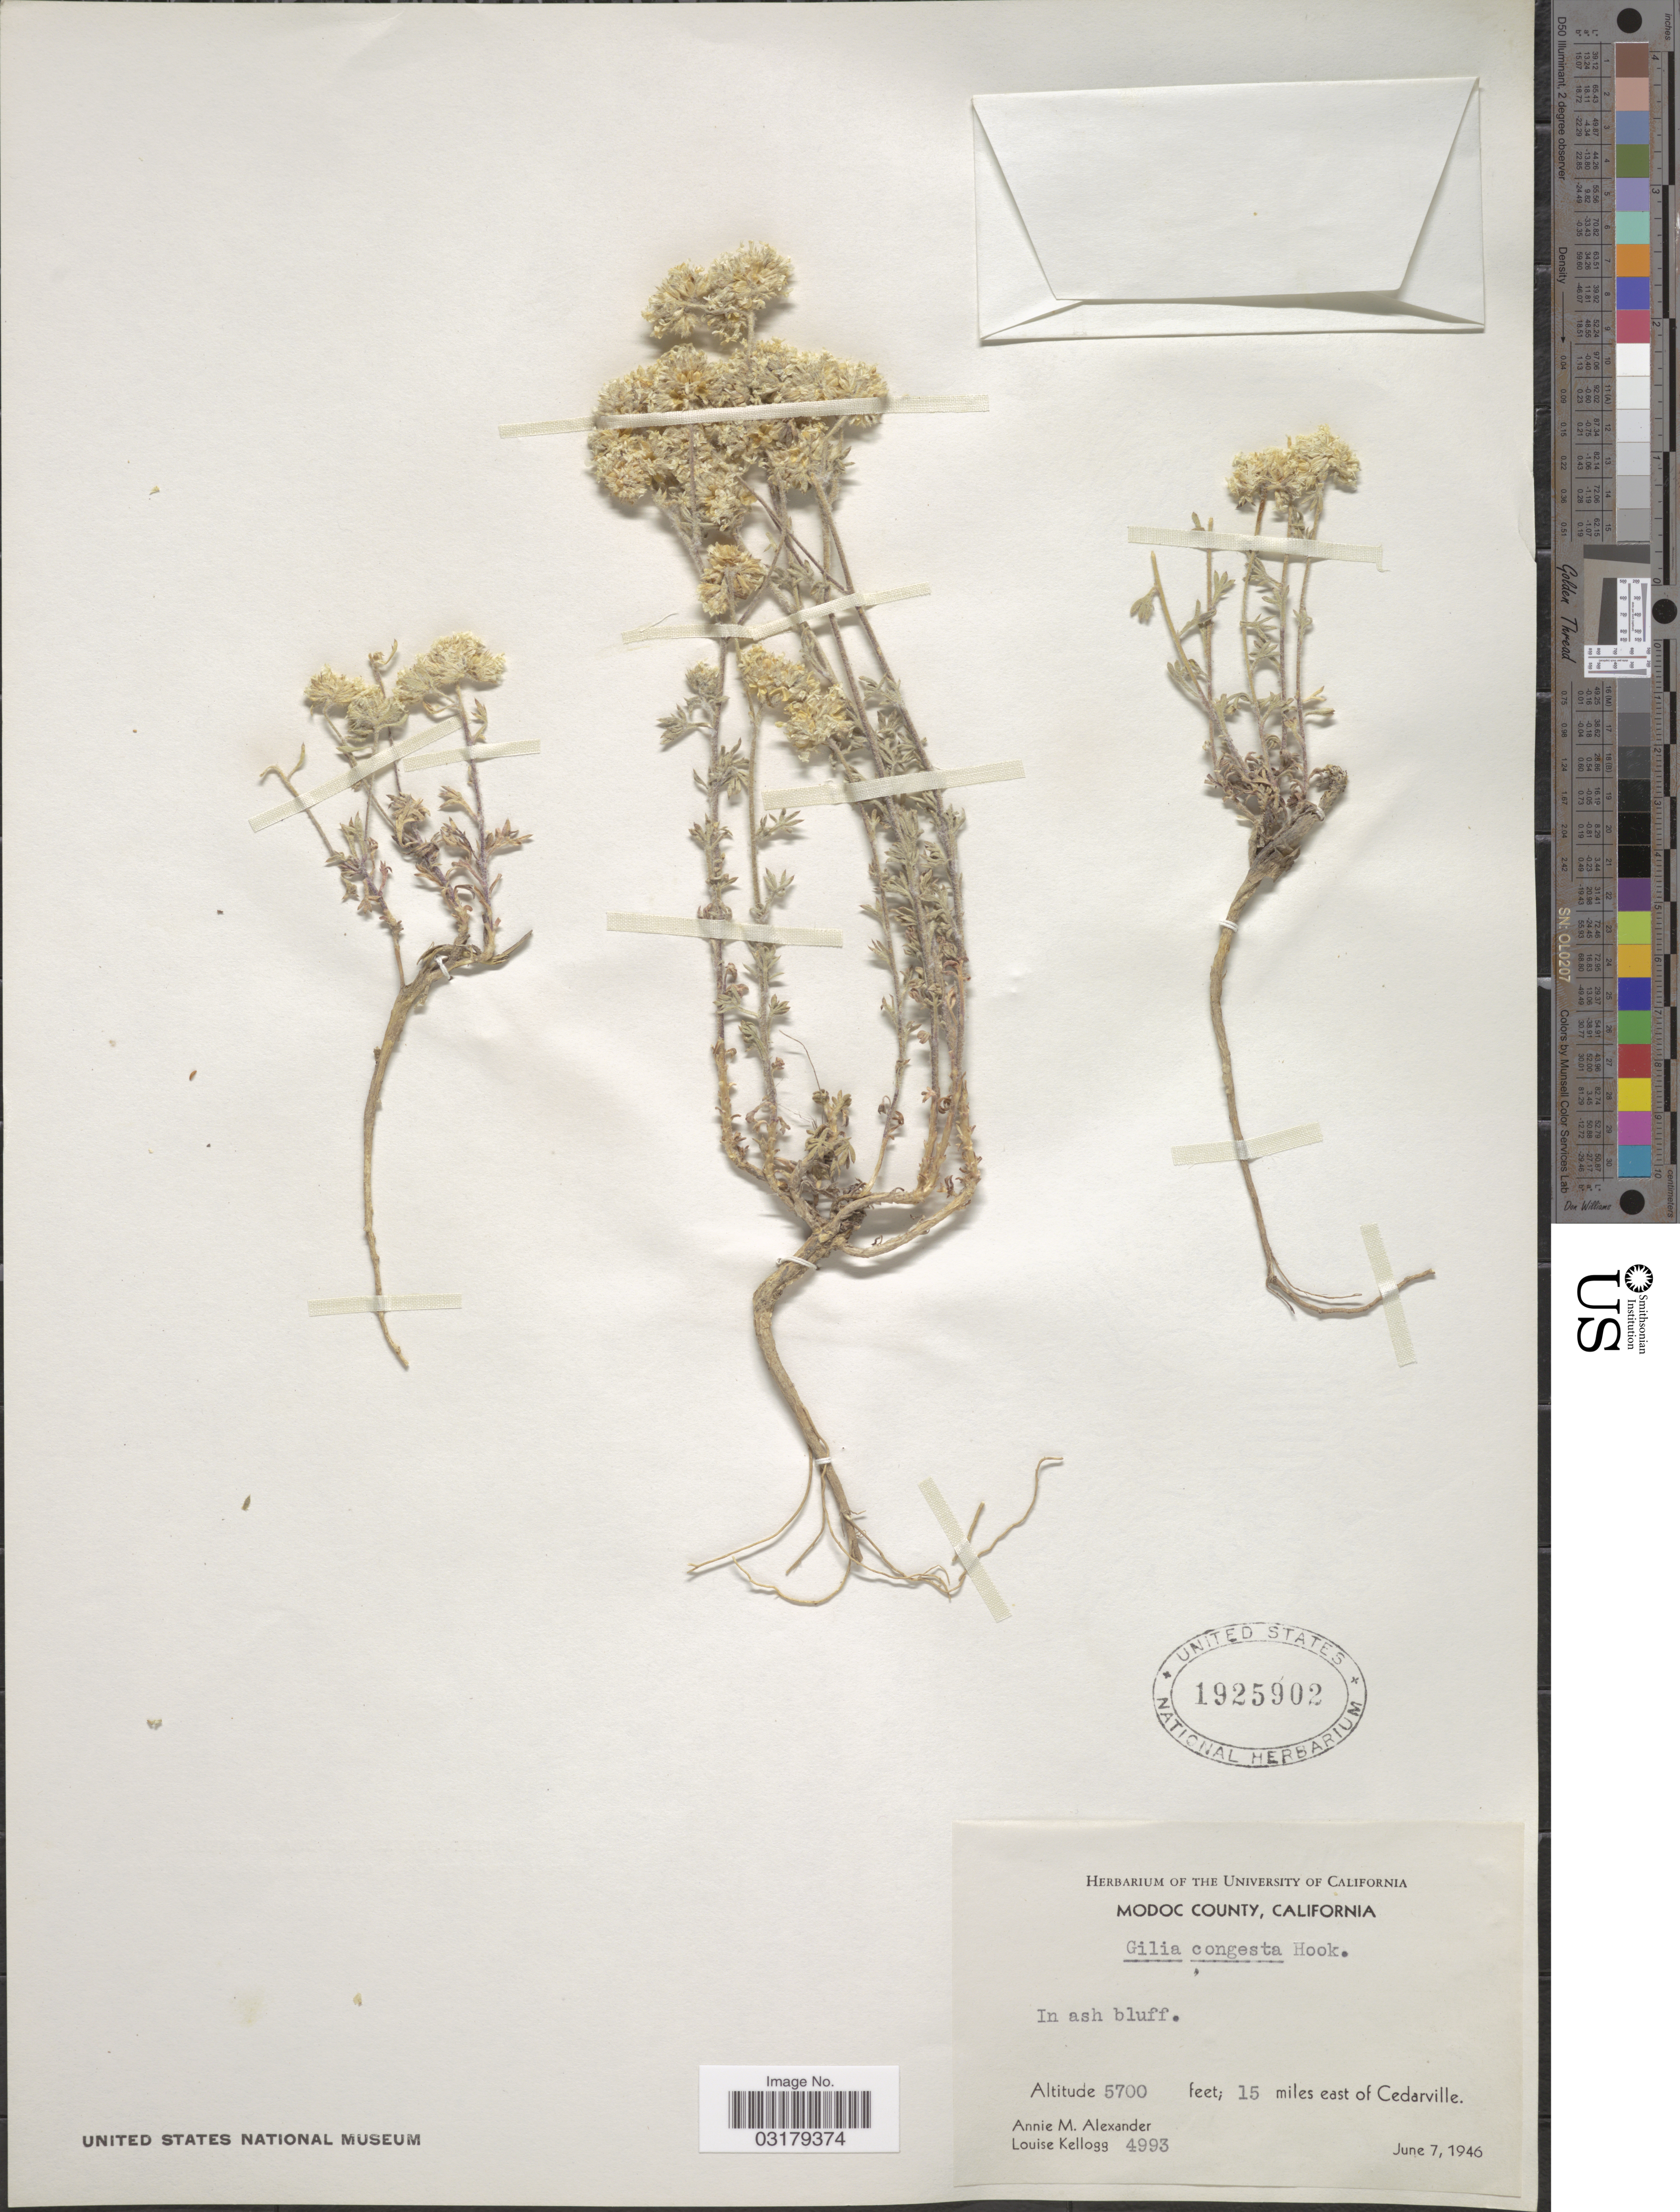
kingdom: Plantae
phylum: Tracheophyta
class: Magnoliopsida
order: Ericales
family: Polemoniaceae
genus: Ipomopsis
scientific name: Ipomopsis congesta var. palmifrons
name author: Brand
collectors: A. M. Alexander & L. Kellogg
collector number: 4993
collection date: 1946-06-07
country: United States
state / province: California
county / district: Modoc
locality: Modoc County. 15 Miles east of Cedarville.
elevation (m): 1737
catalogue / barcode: US 1925902